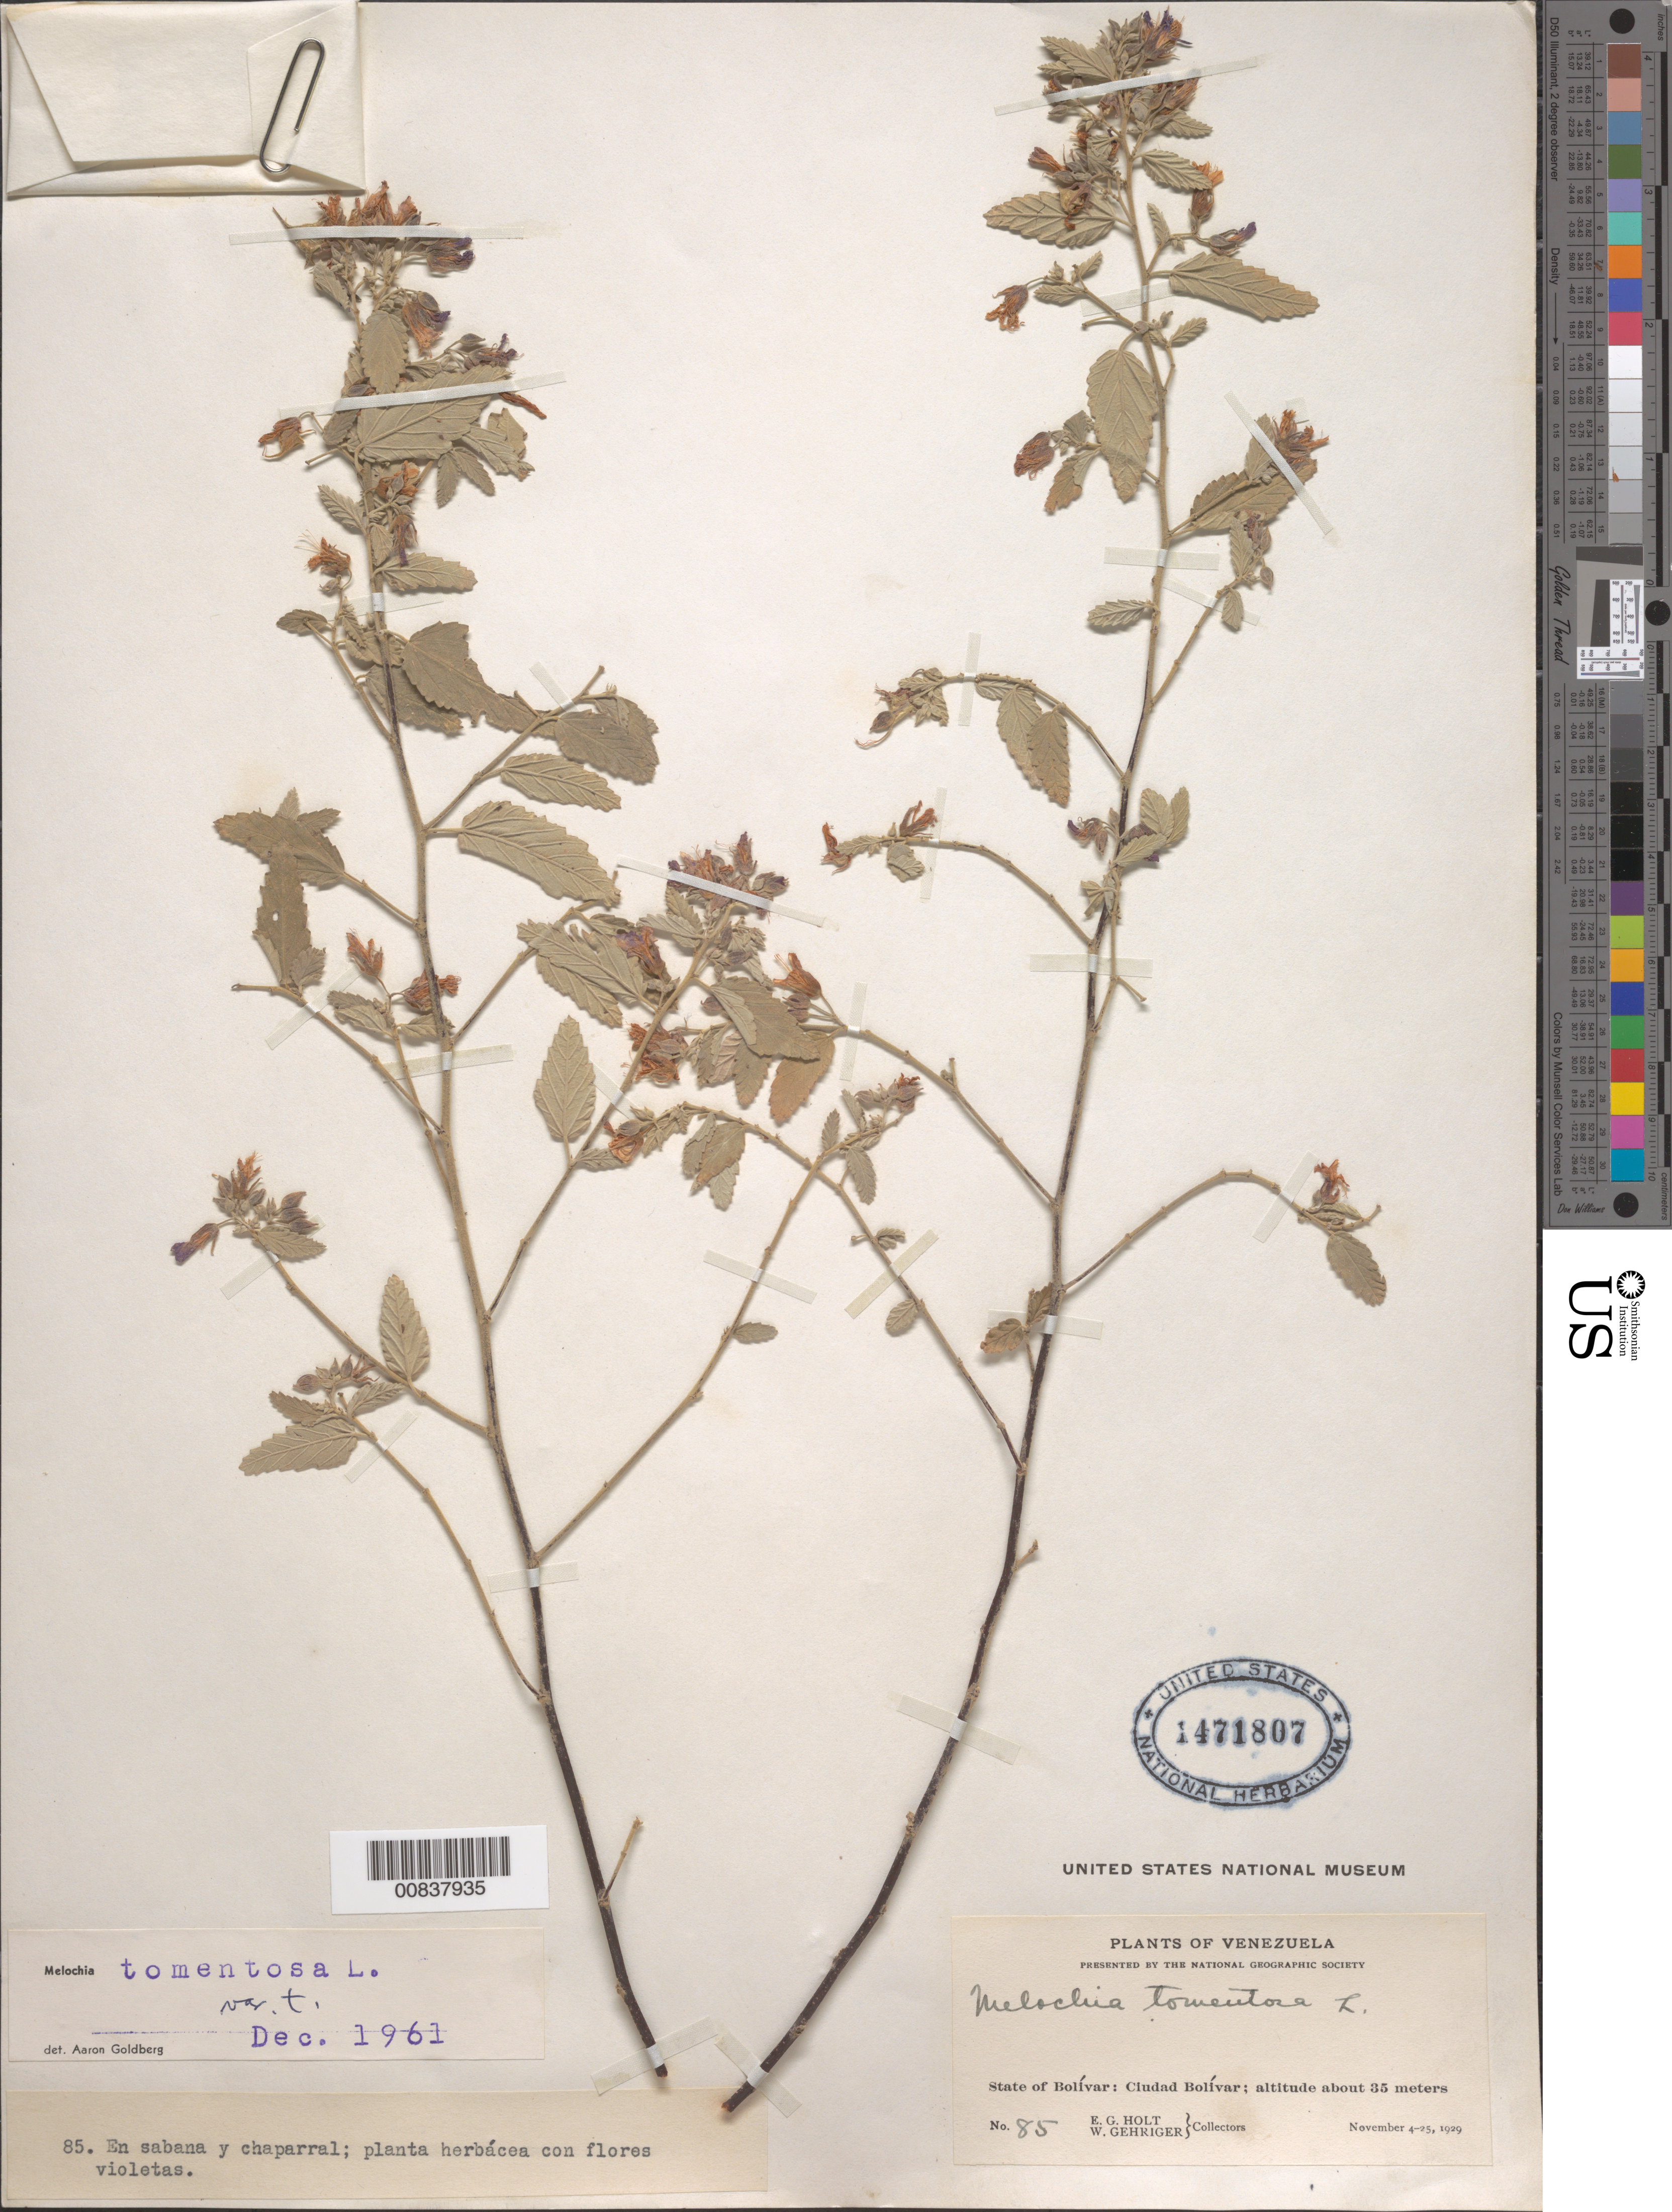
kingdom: Plantae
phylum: Tracheophyta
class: Magnoliopsida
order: Malvales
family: Malvaceae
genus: Melochia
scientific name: Melochia tomentosa var. tomentosa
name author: L.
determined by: Goldberg, Aaron, (US), NMNH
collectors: E. Holt & W. Gehriger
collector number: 85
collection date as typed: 4-Nov-29 to 25-Nov-29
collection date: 1929-11-04/1929-11-25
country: Venezuela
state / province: Bolívar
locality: Ciudad Bolívar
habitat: Savanna and chaparral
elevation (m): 35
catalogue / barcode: US 1471807